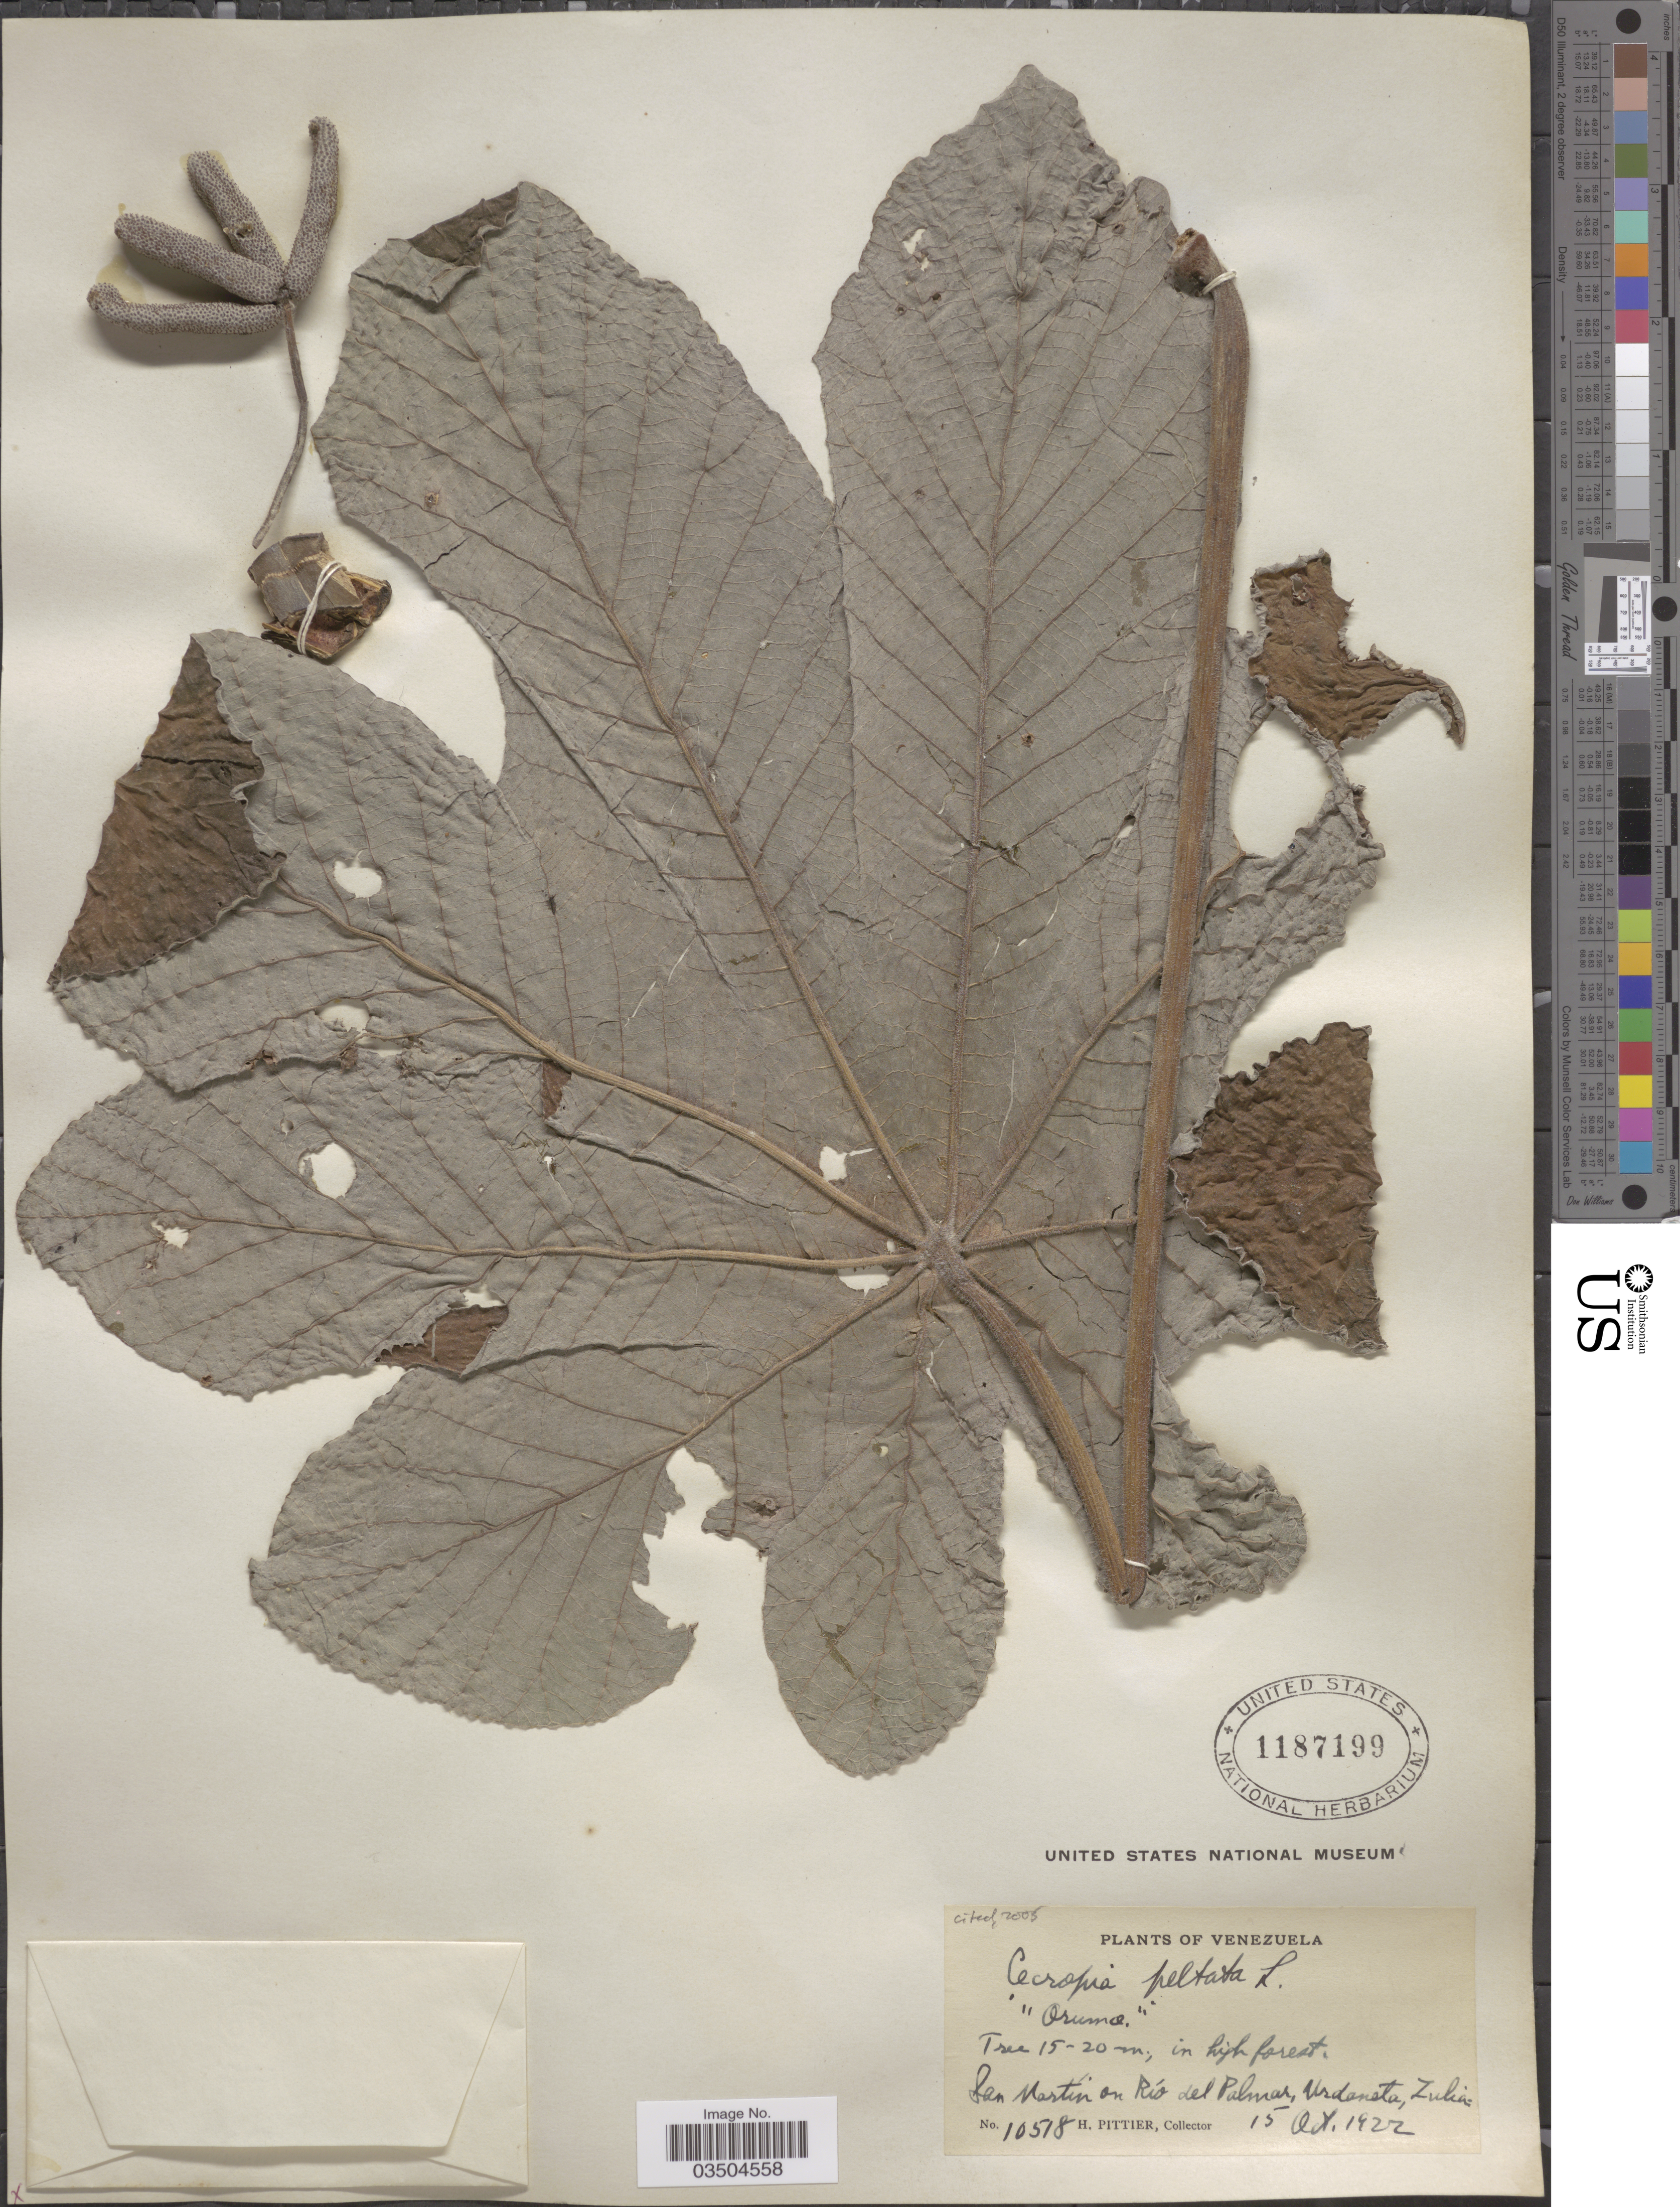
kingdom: Plantae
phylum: Tracheophyta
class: Magnoliopsida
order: Rosales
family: Urticaceae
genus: Cecropia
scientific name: Cecropia peltata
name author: L.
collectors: H. F. Pittier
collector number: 10518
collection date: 1922-10-15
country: Venezuela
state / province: Zulia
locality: San Martín on Río del Palmar, Urdaneta.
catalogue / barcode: US 1187199